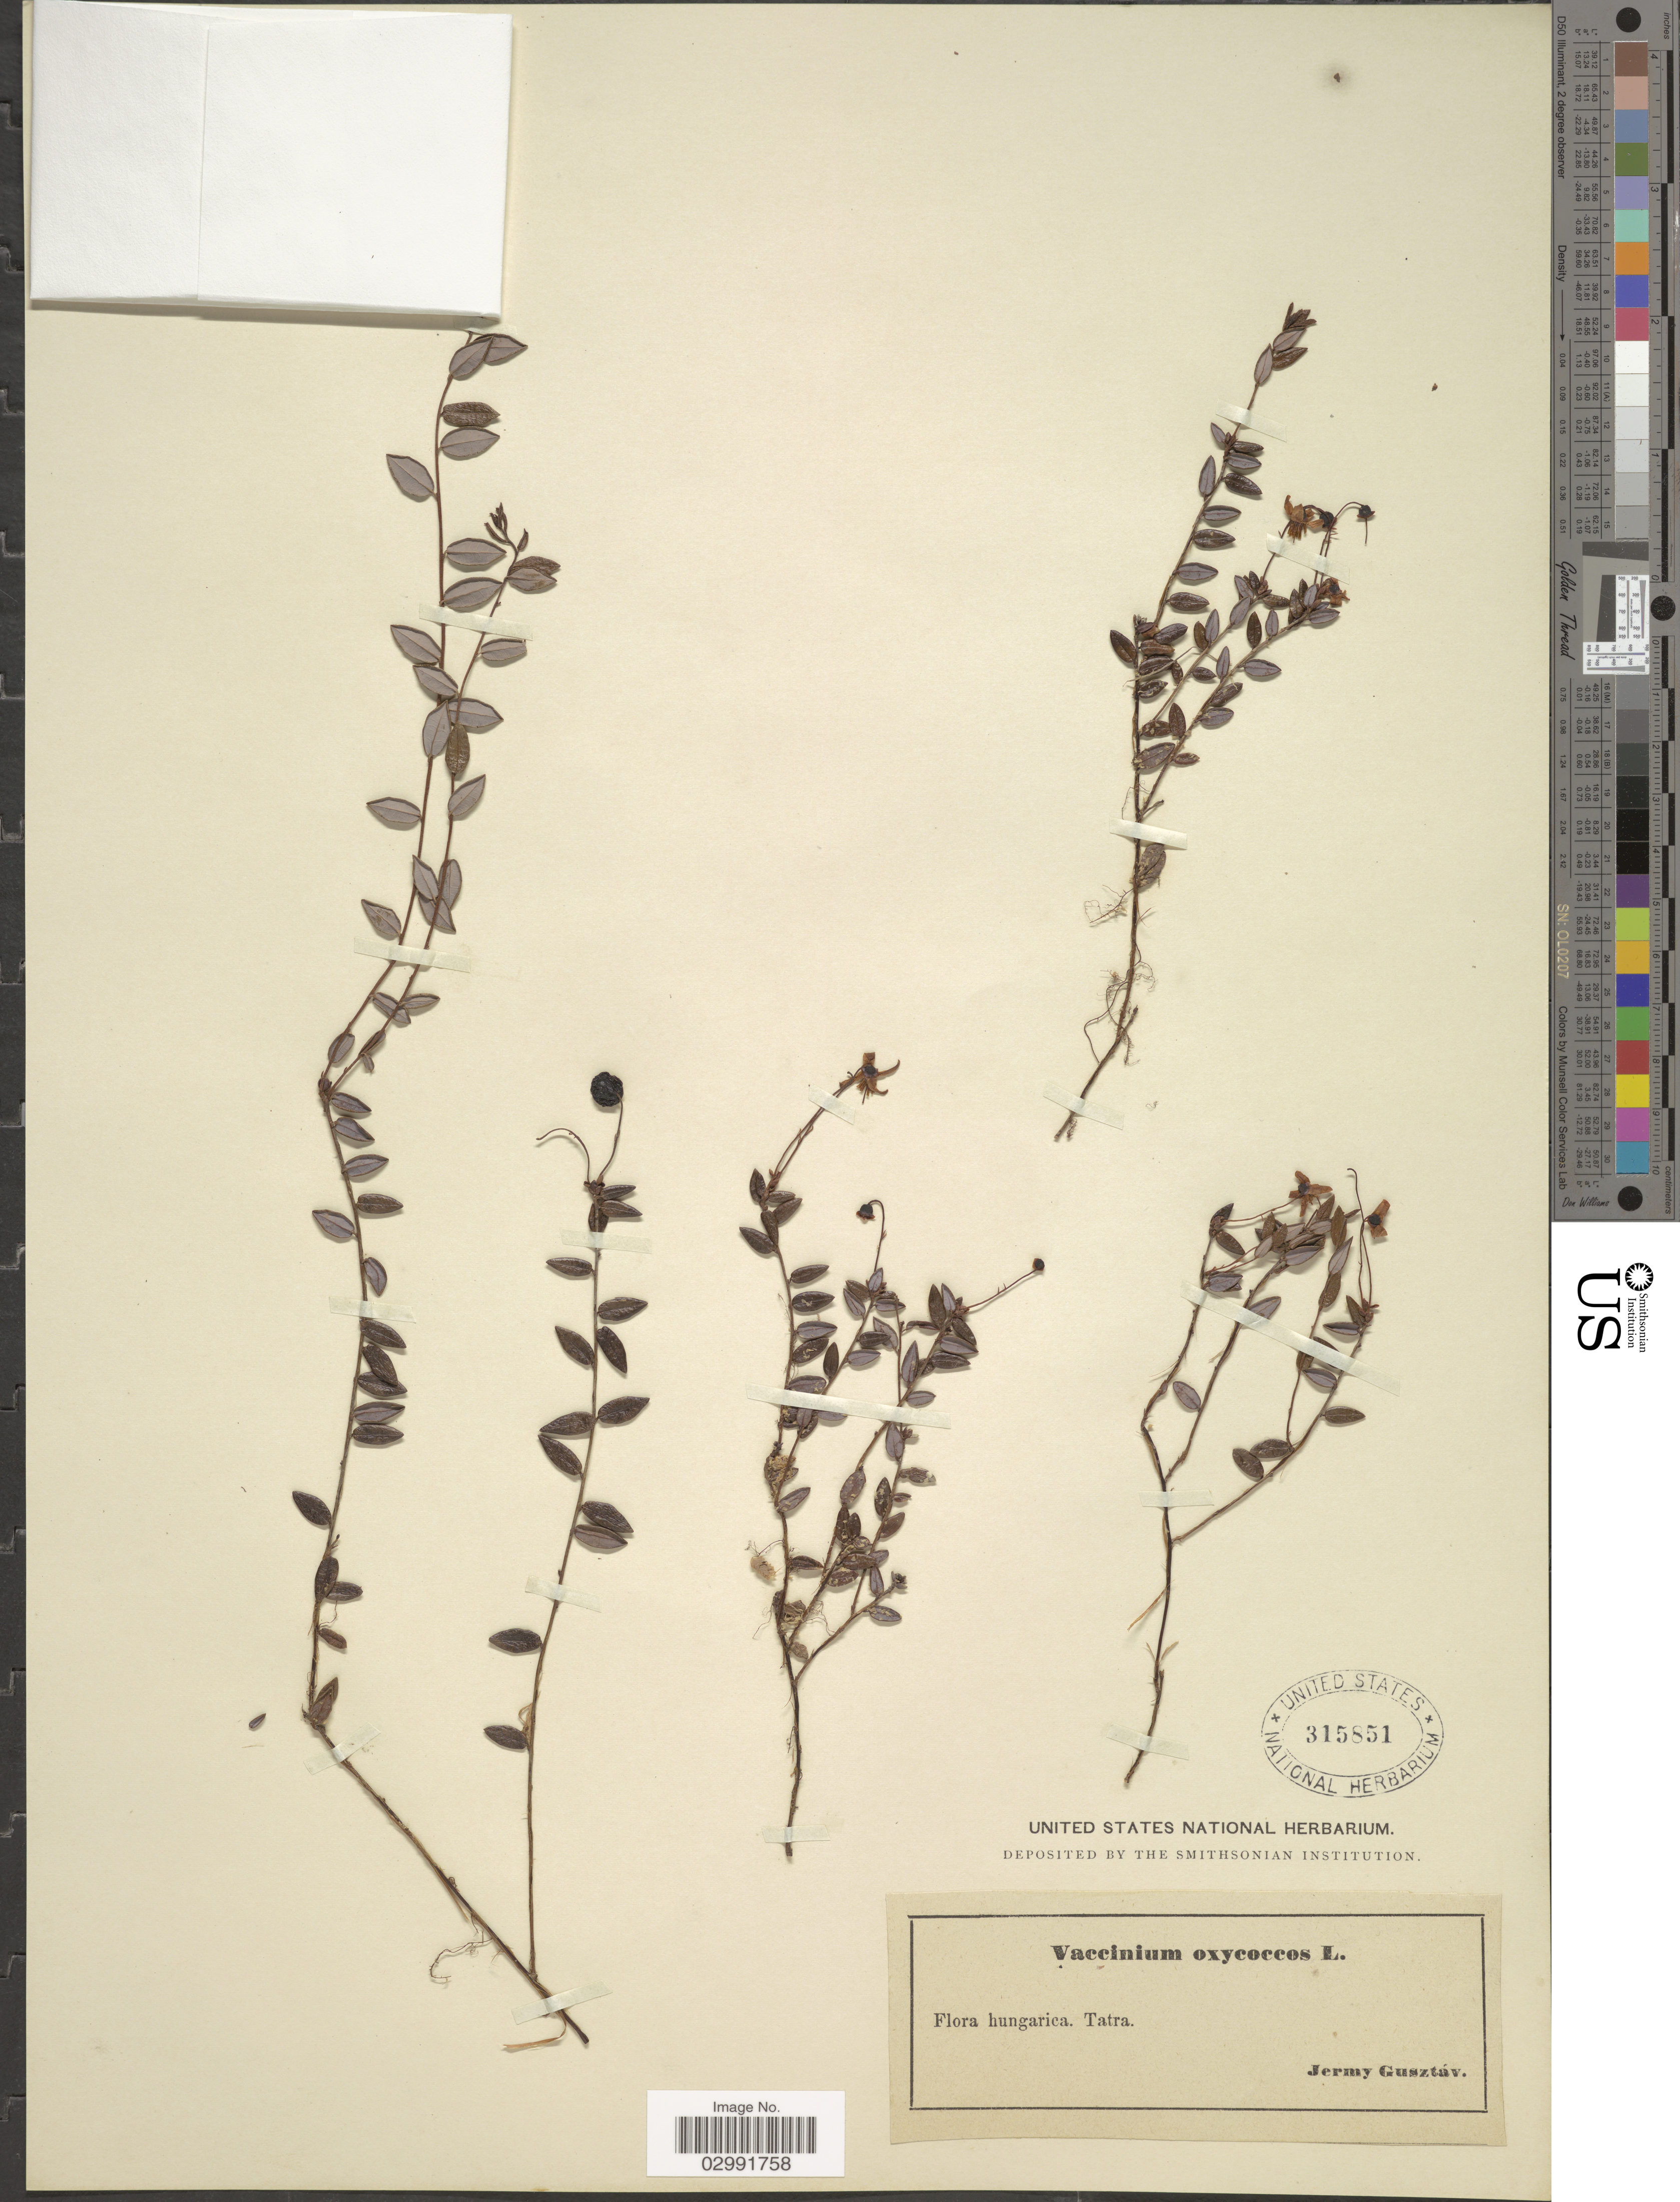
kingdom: Plantae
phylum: Tracheophyta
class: Magnoliopsida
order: Ericales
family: Ericaceae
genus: Vaccinium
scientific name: Vaccinium oxycoccos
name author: L.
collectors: J. Gusztav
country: Hungary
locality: Tatra.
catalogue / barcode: US 315851